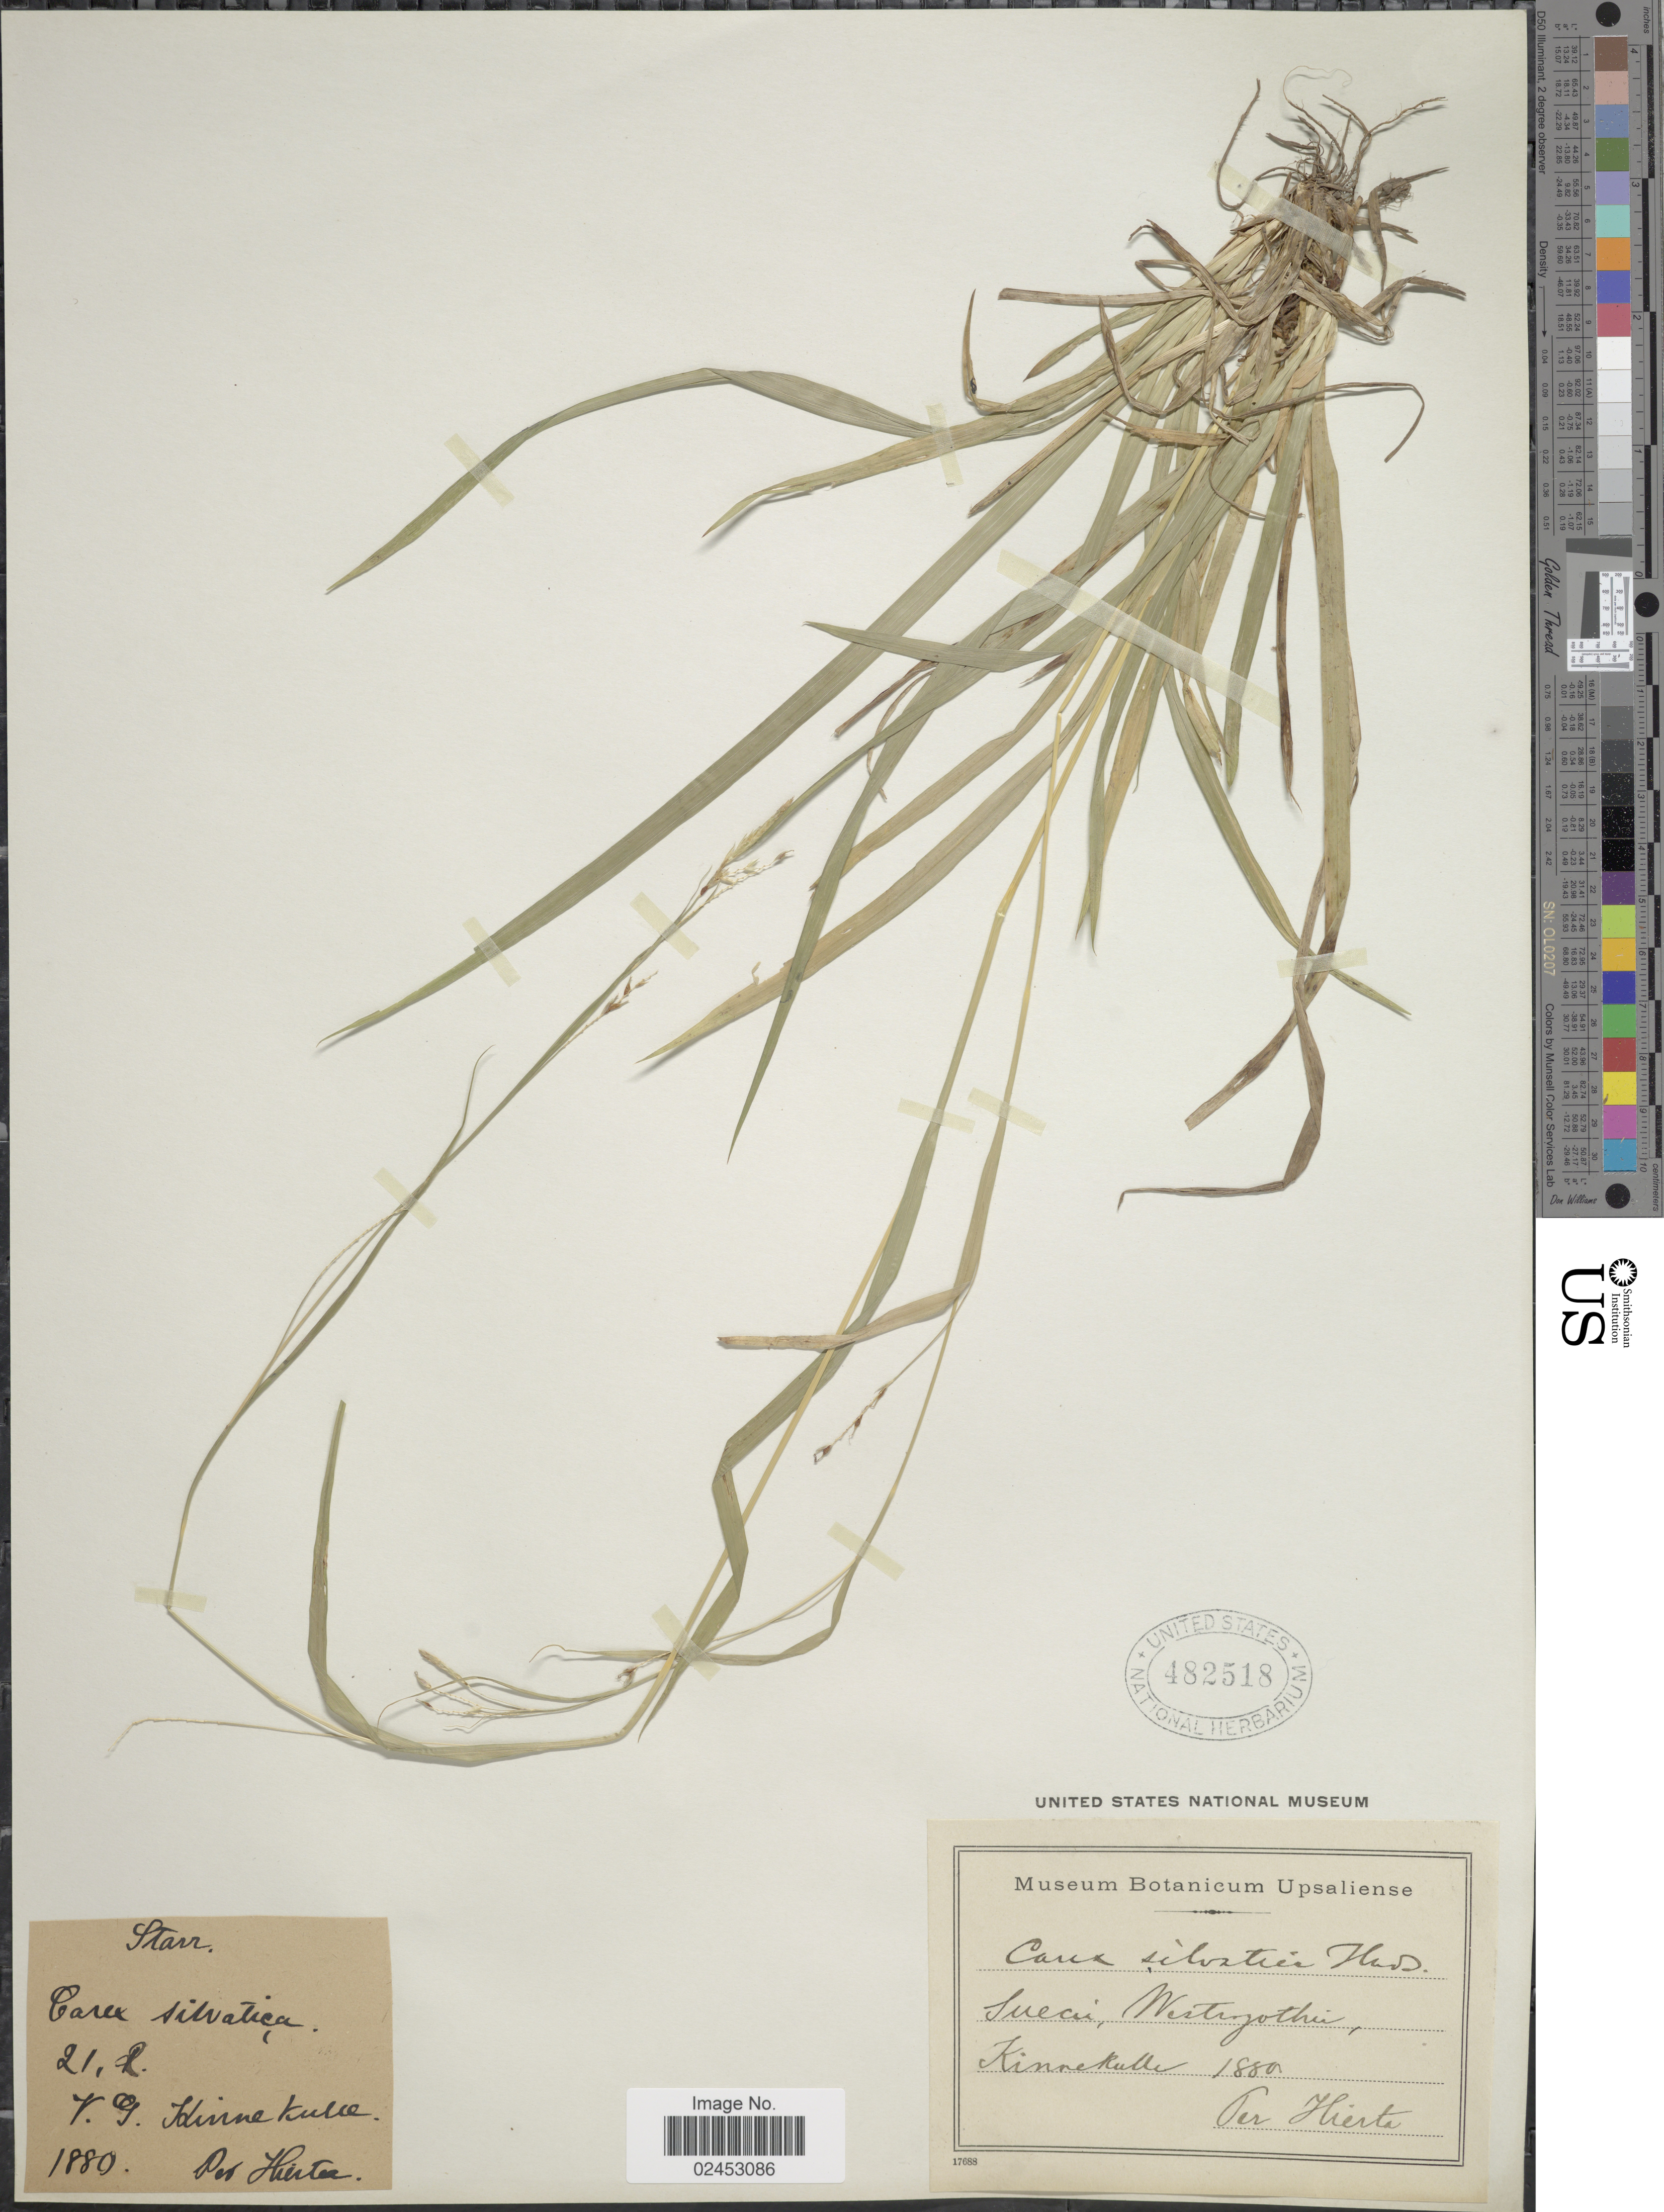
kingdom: Plantae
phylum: Tracheophyta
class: Liliopsida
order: Poales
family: Cyperaceae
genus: Carex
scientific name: Carex sylvatica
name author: Huds.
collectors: P. Hierta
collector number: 21.2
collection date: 1880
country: Sweden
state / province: Västra Götaland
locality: Westrogothia, Kinnekulle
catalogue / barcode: US 482518